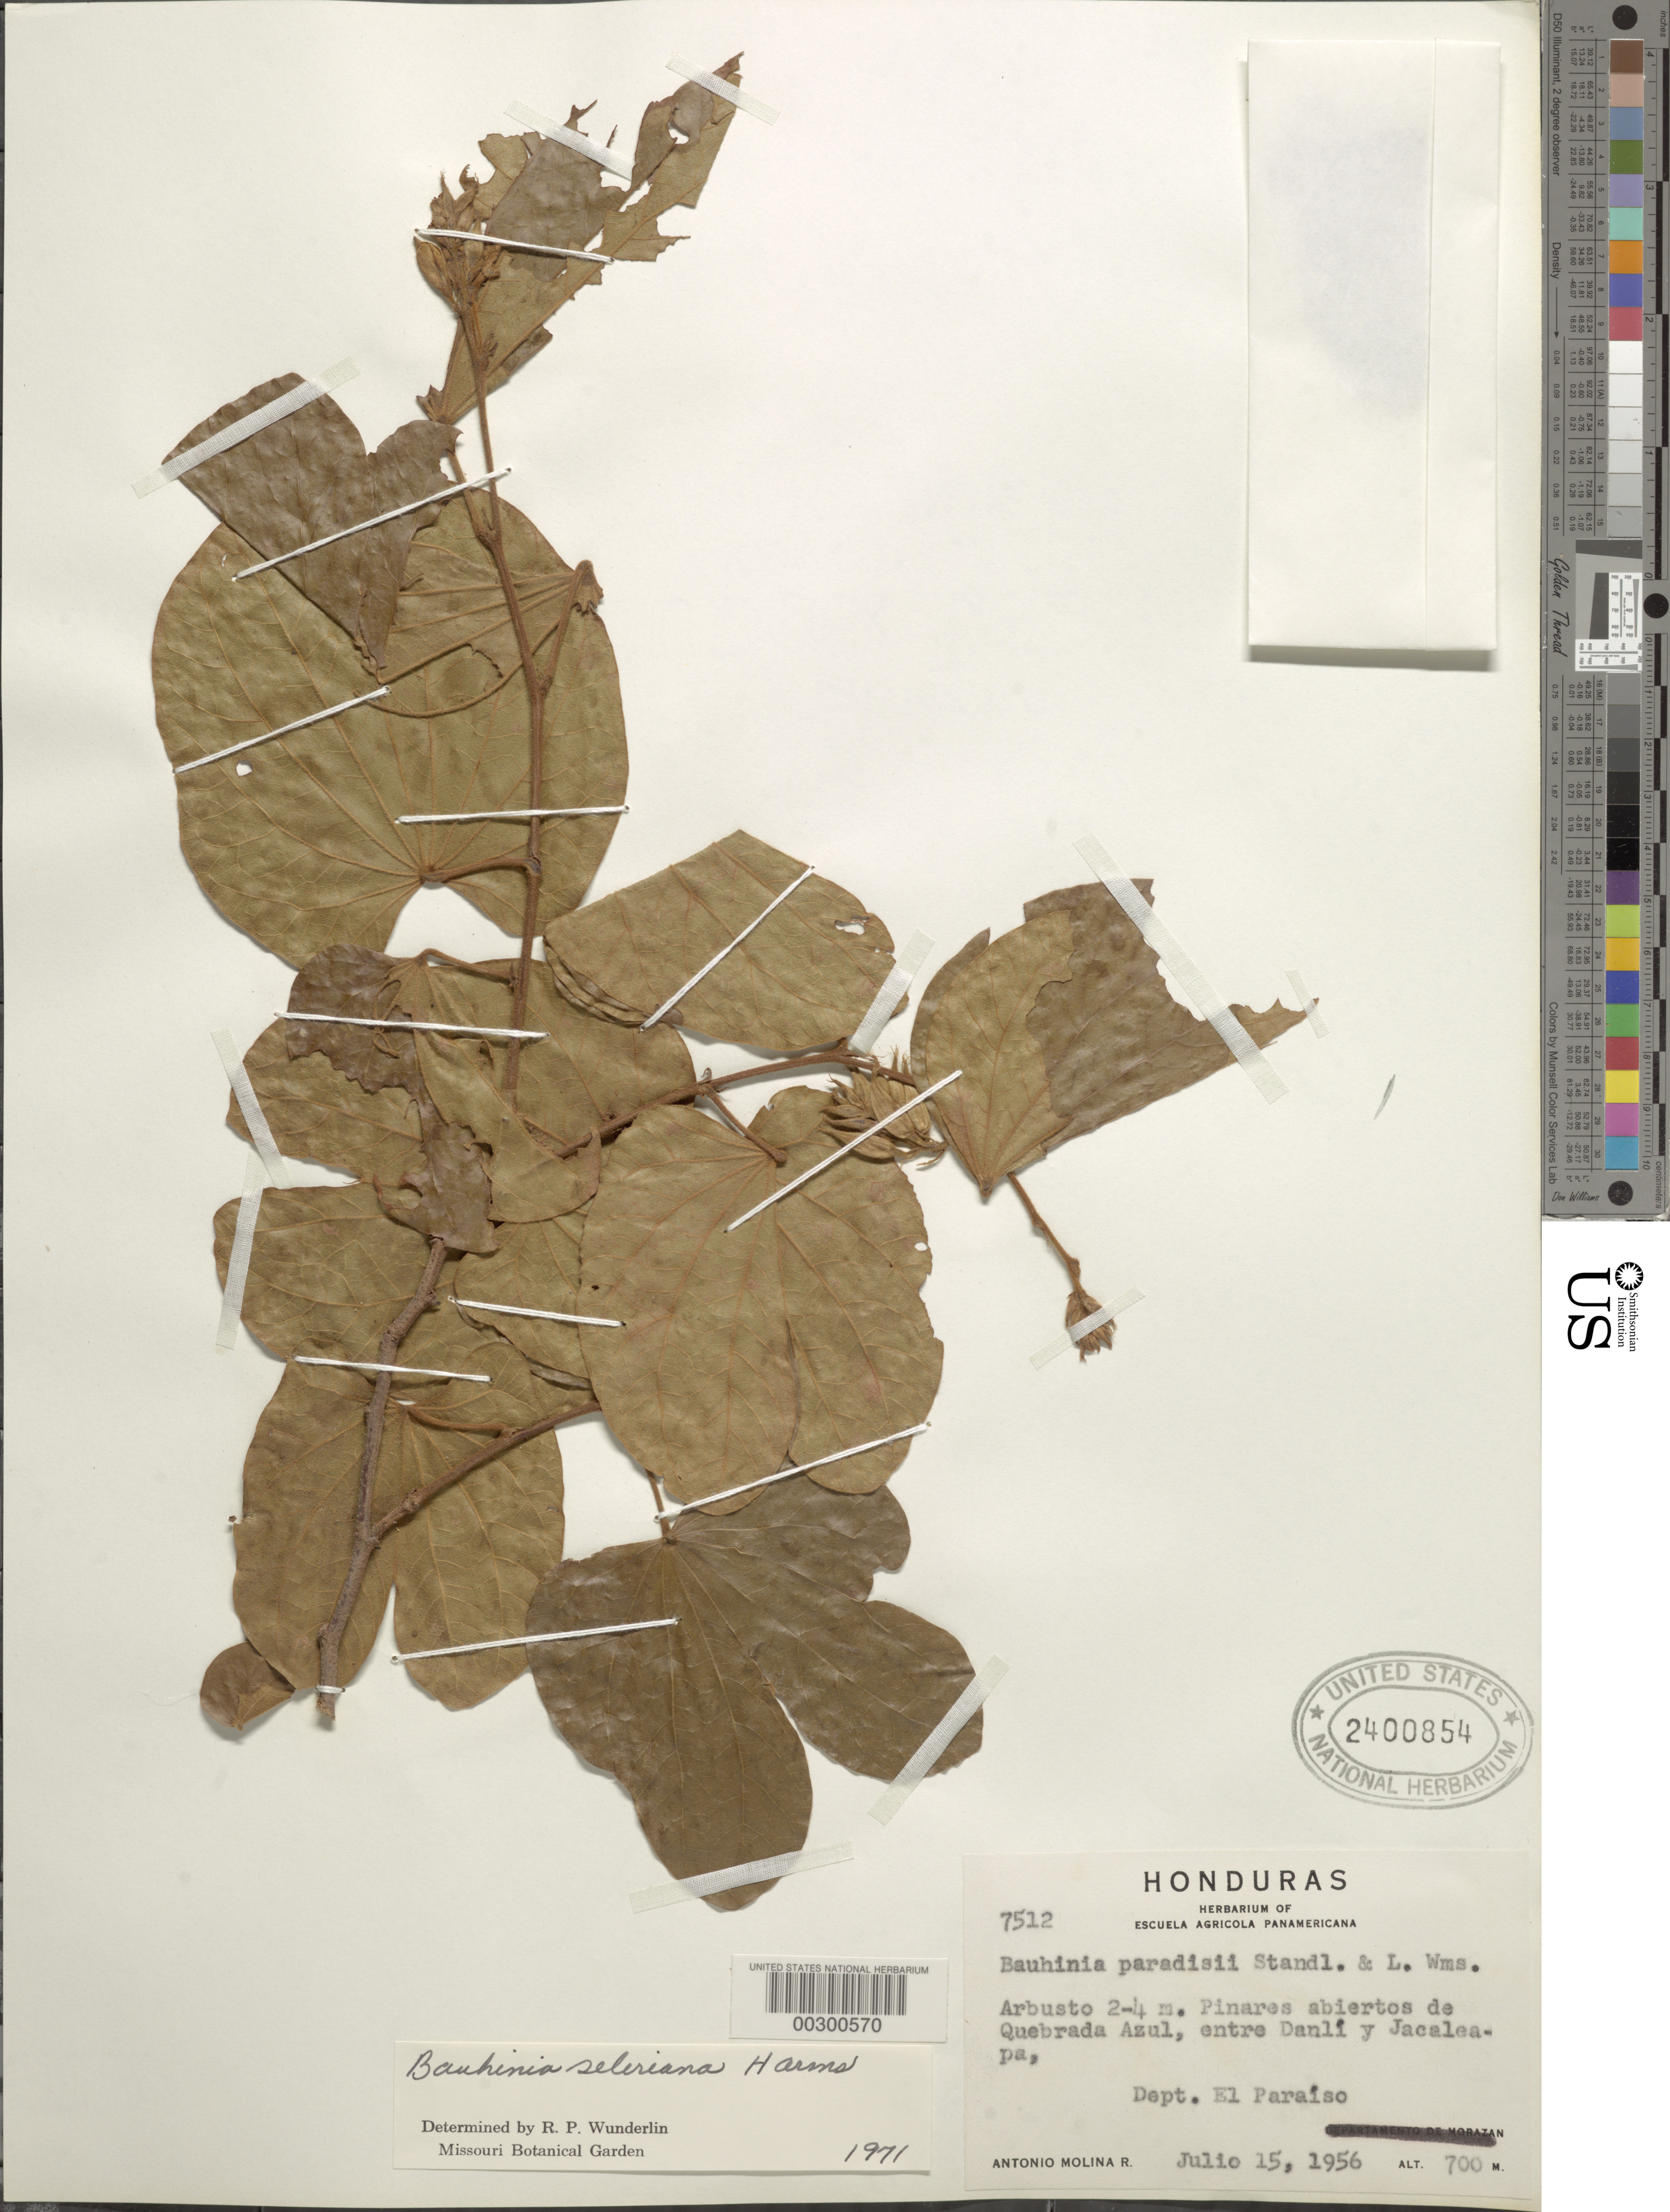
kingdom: Plantae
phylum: Tracheophyta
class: Magnoliopsida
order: Fabales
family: Fabaceae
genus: Bauhinia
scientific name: Bauhinia seleriana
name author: Harms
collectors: A. Molina R.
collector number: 7512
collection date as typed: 15 Jul 1956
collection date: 1956-07-15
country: Honduras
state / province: El Paraíso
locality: Quebrada Azul, between Danli and Jacaleapa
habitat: Pine grove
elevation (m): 700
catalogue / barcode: US 2400854